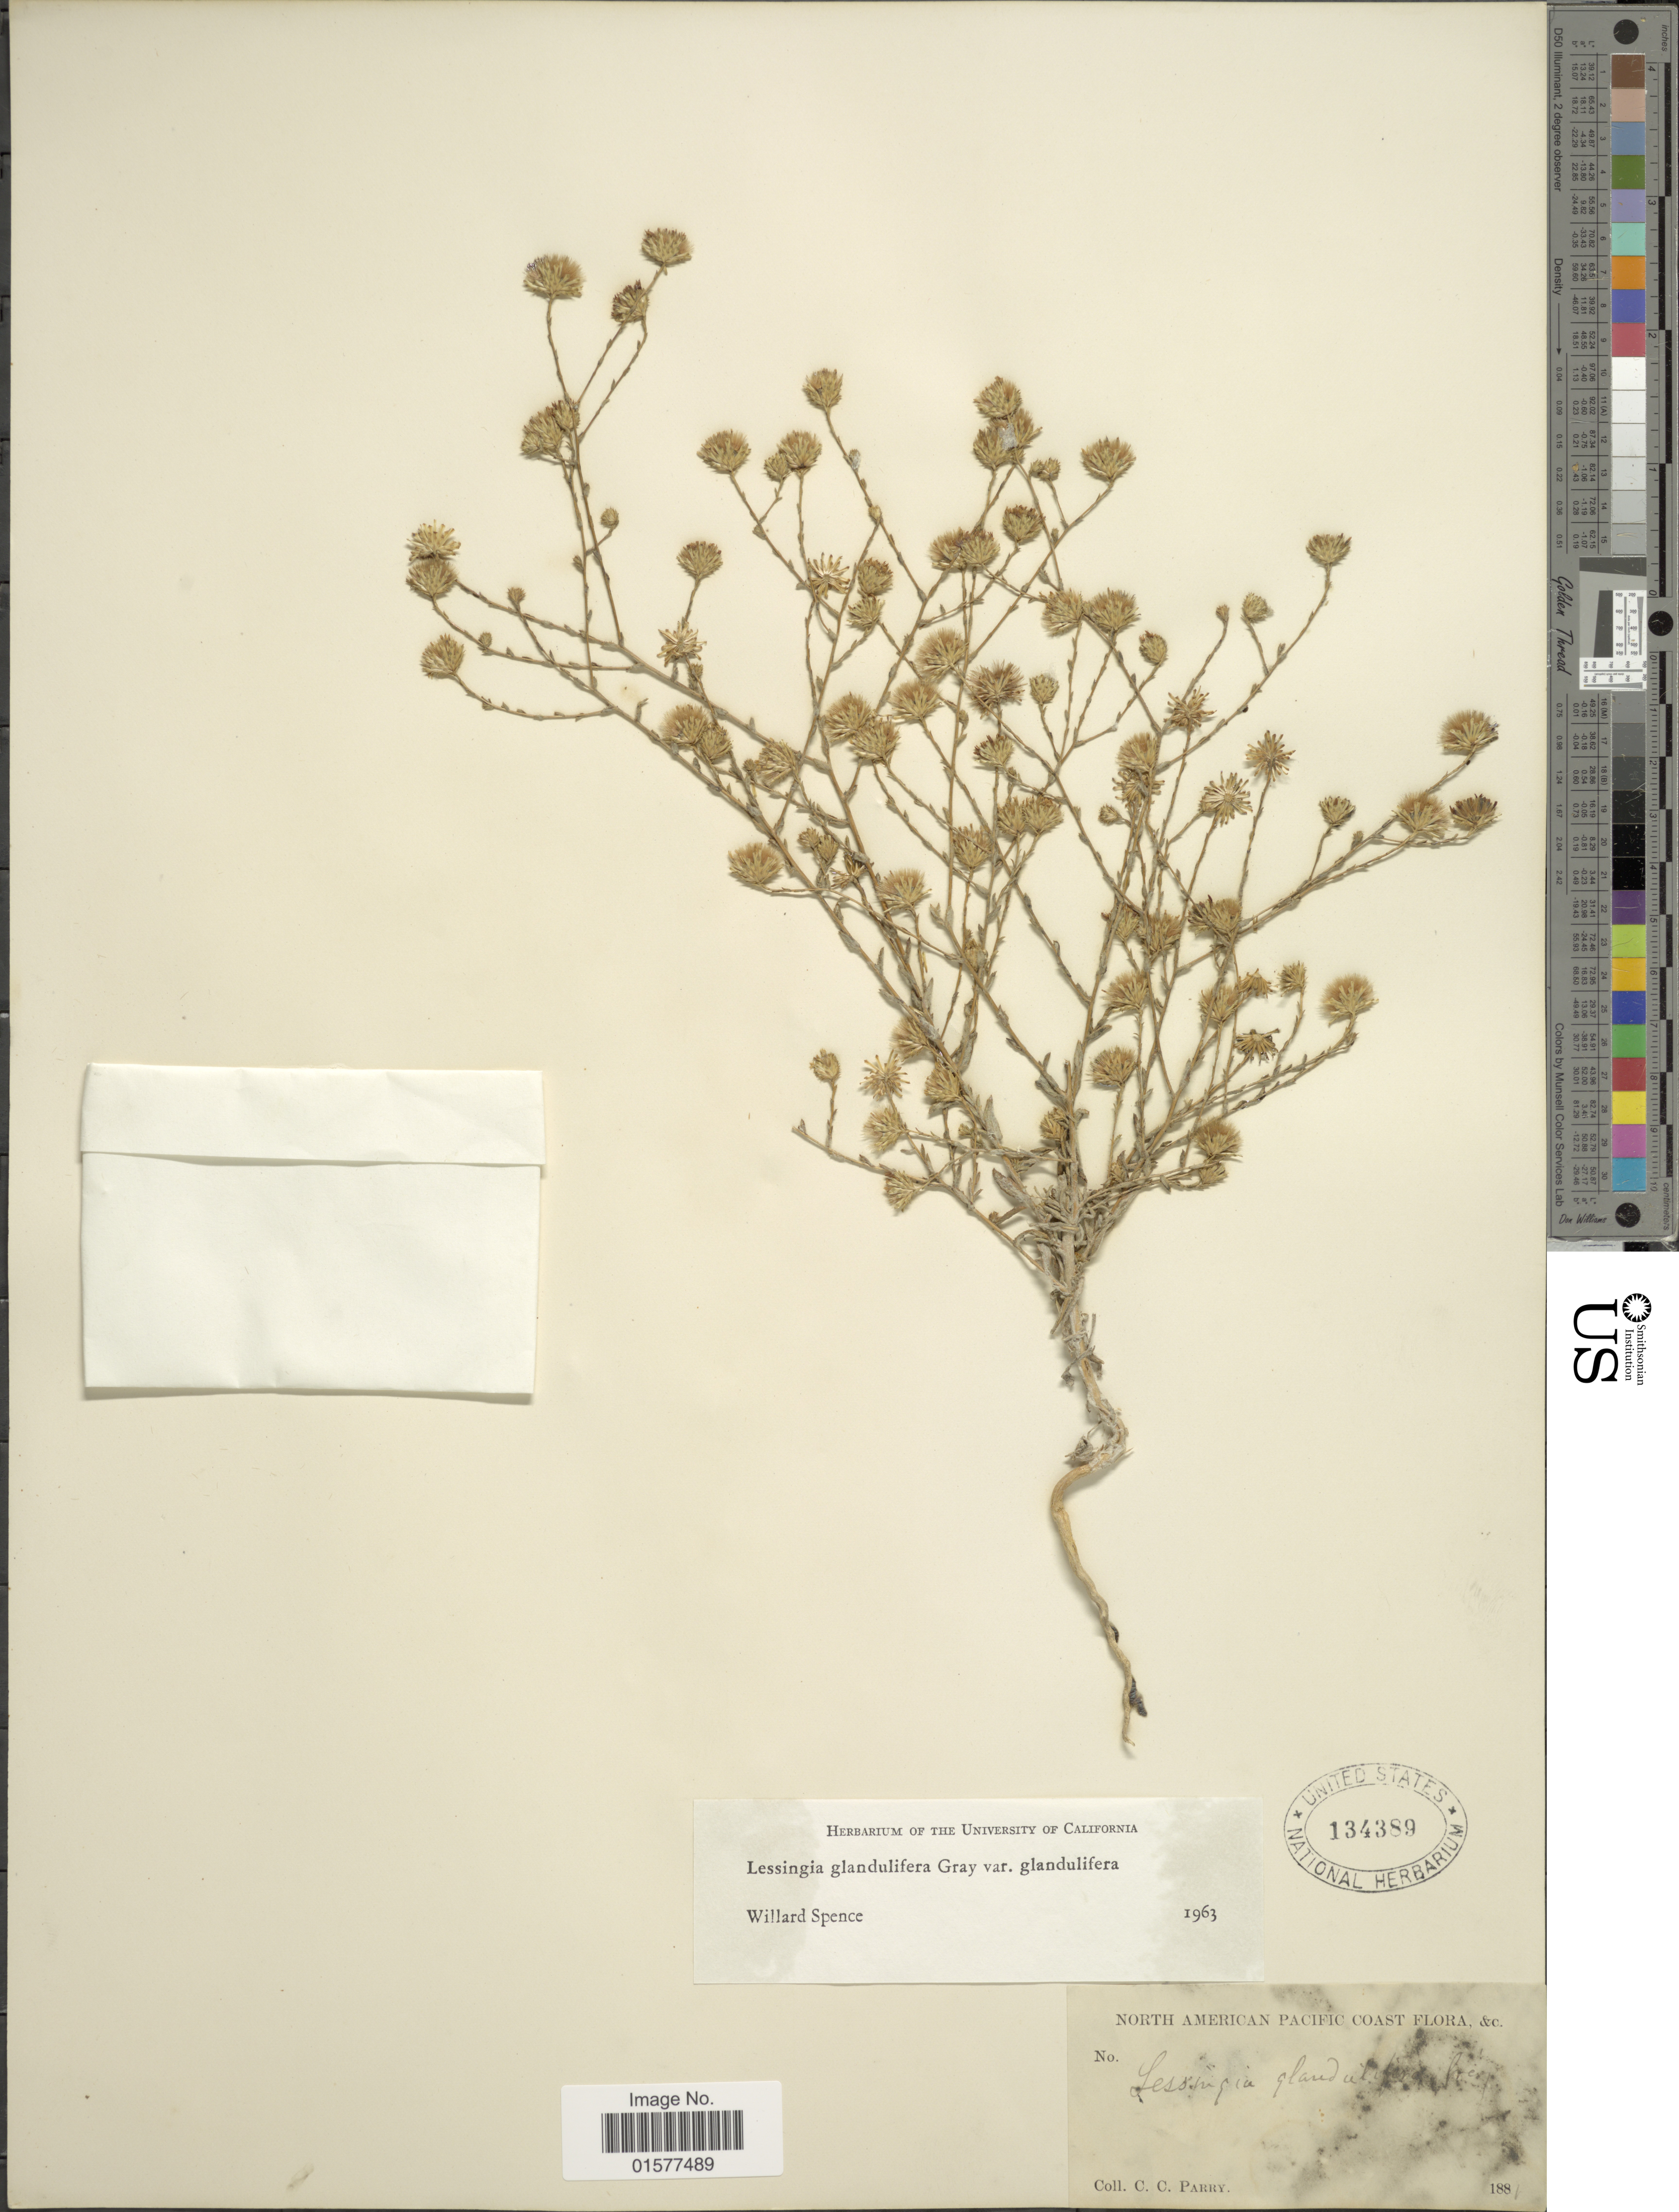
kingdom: Plantae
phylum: Tracheophyta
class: Magnoliopsida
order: Asterales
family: Asteraceae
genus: Lessingia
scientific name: Lessingia glandulifera var. glandulifera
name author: (A. Gray) J.T. Howell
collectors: C. C. Parry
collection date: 1881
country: United States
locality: North American Pacific Coast, &c.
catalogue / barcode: US 134389